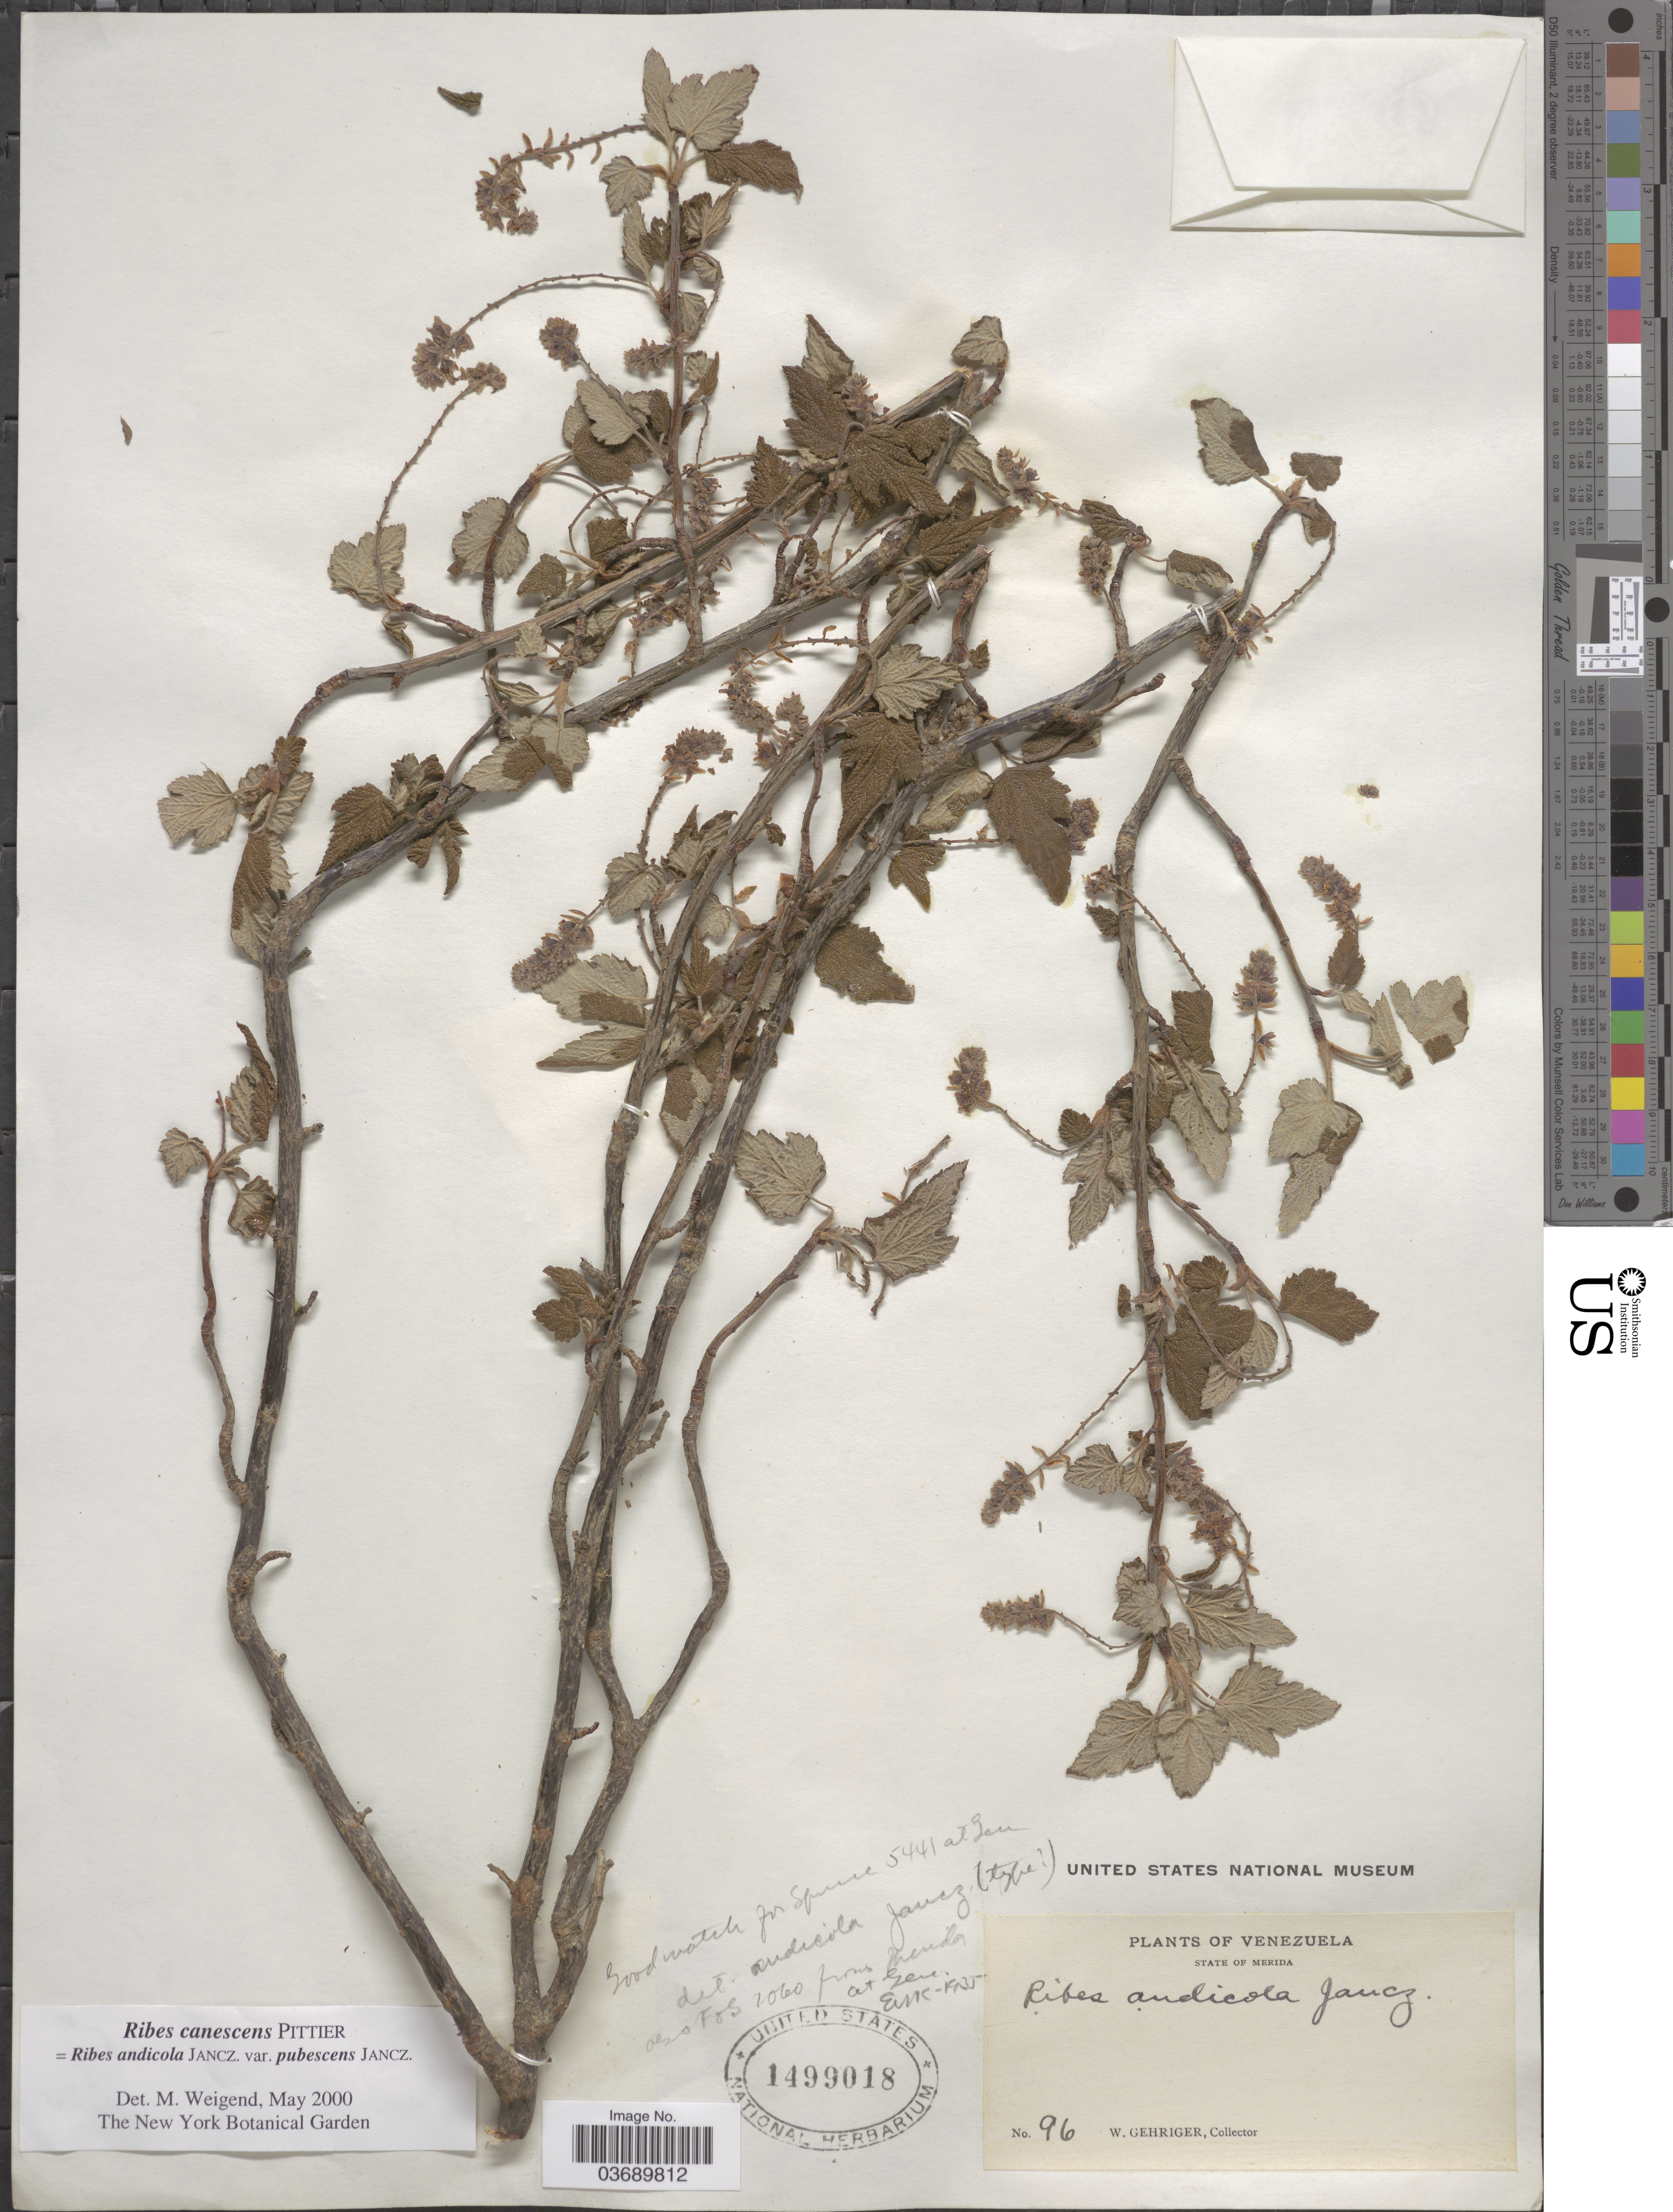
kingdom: Plantae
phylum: Tracheophyta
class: Magnoliopsida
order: Saxifragales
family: Grossulariaceae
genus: Ribes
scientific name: Ribes canescens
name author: Pittier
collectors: W. Gehriger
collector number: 96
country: Venezuela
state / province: Merida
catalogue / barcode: US 1499018